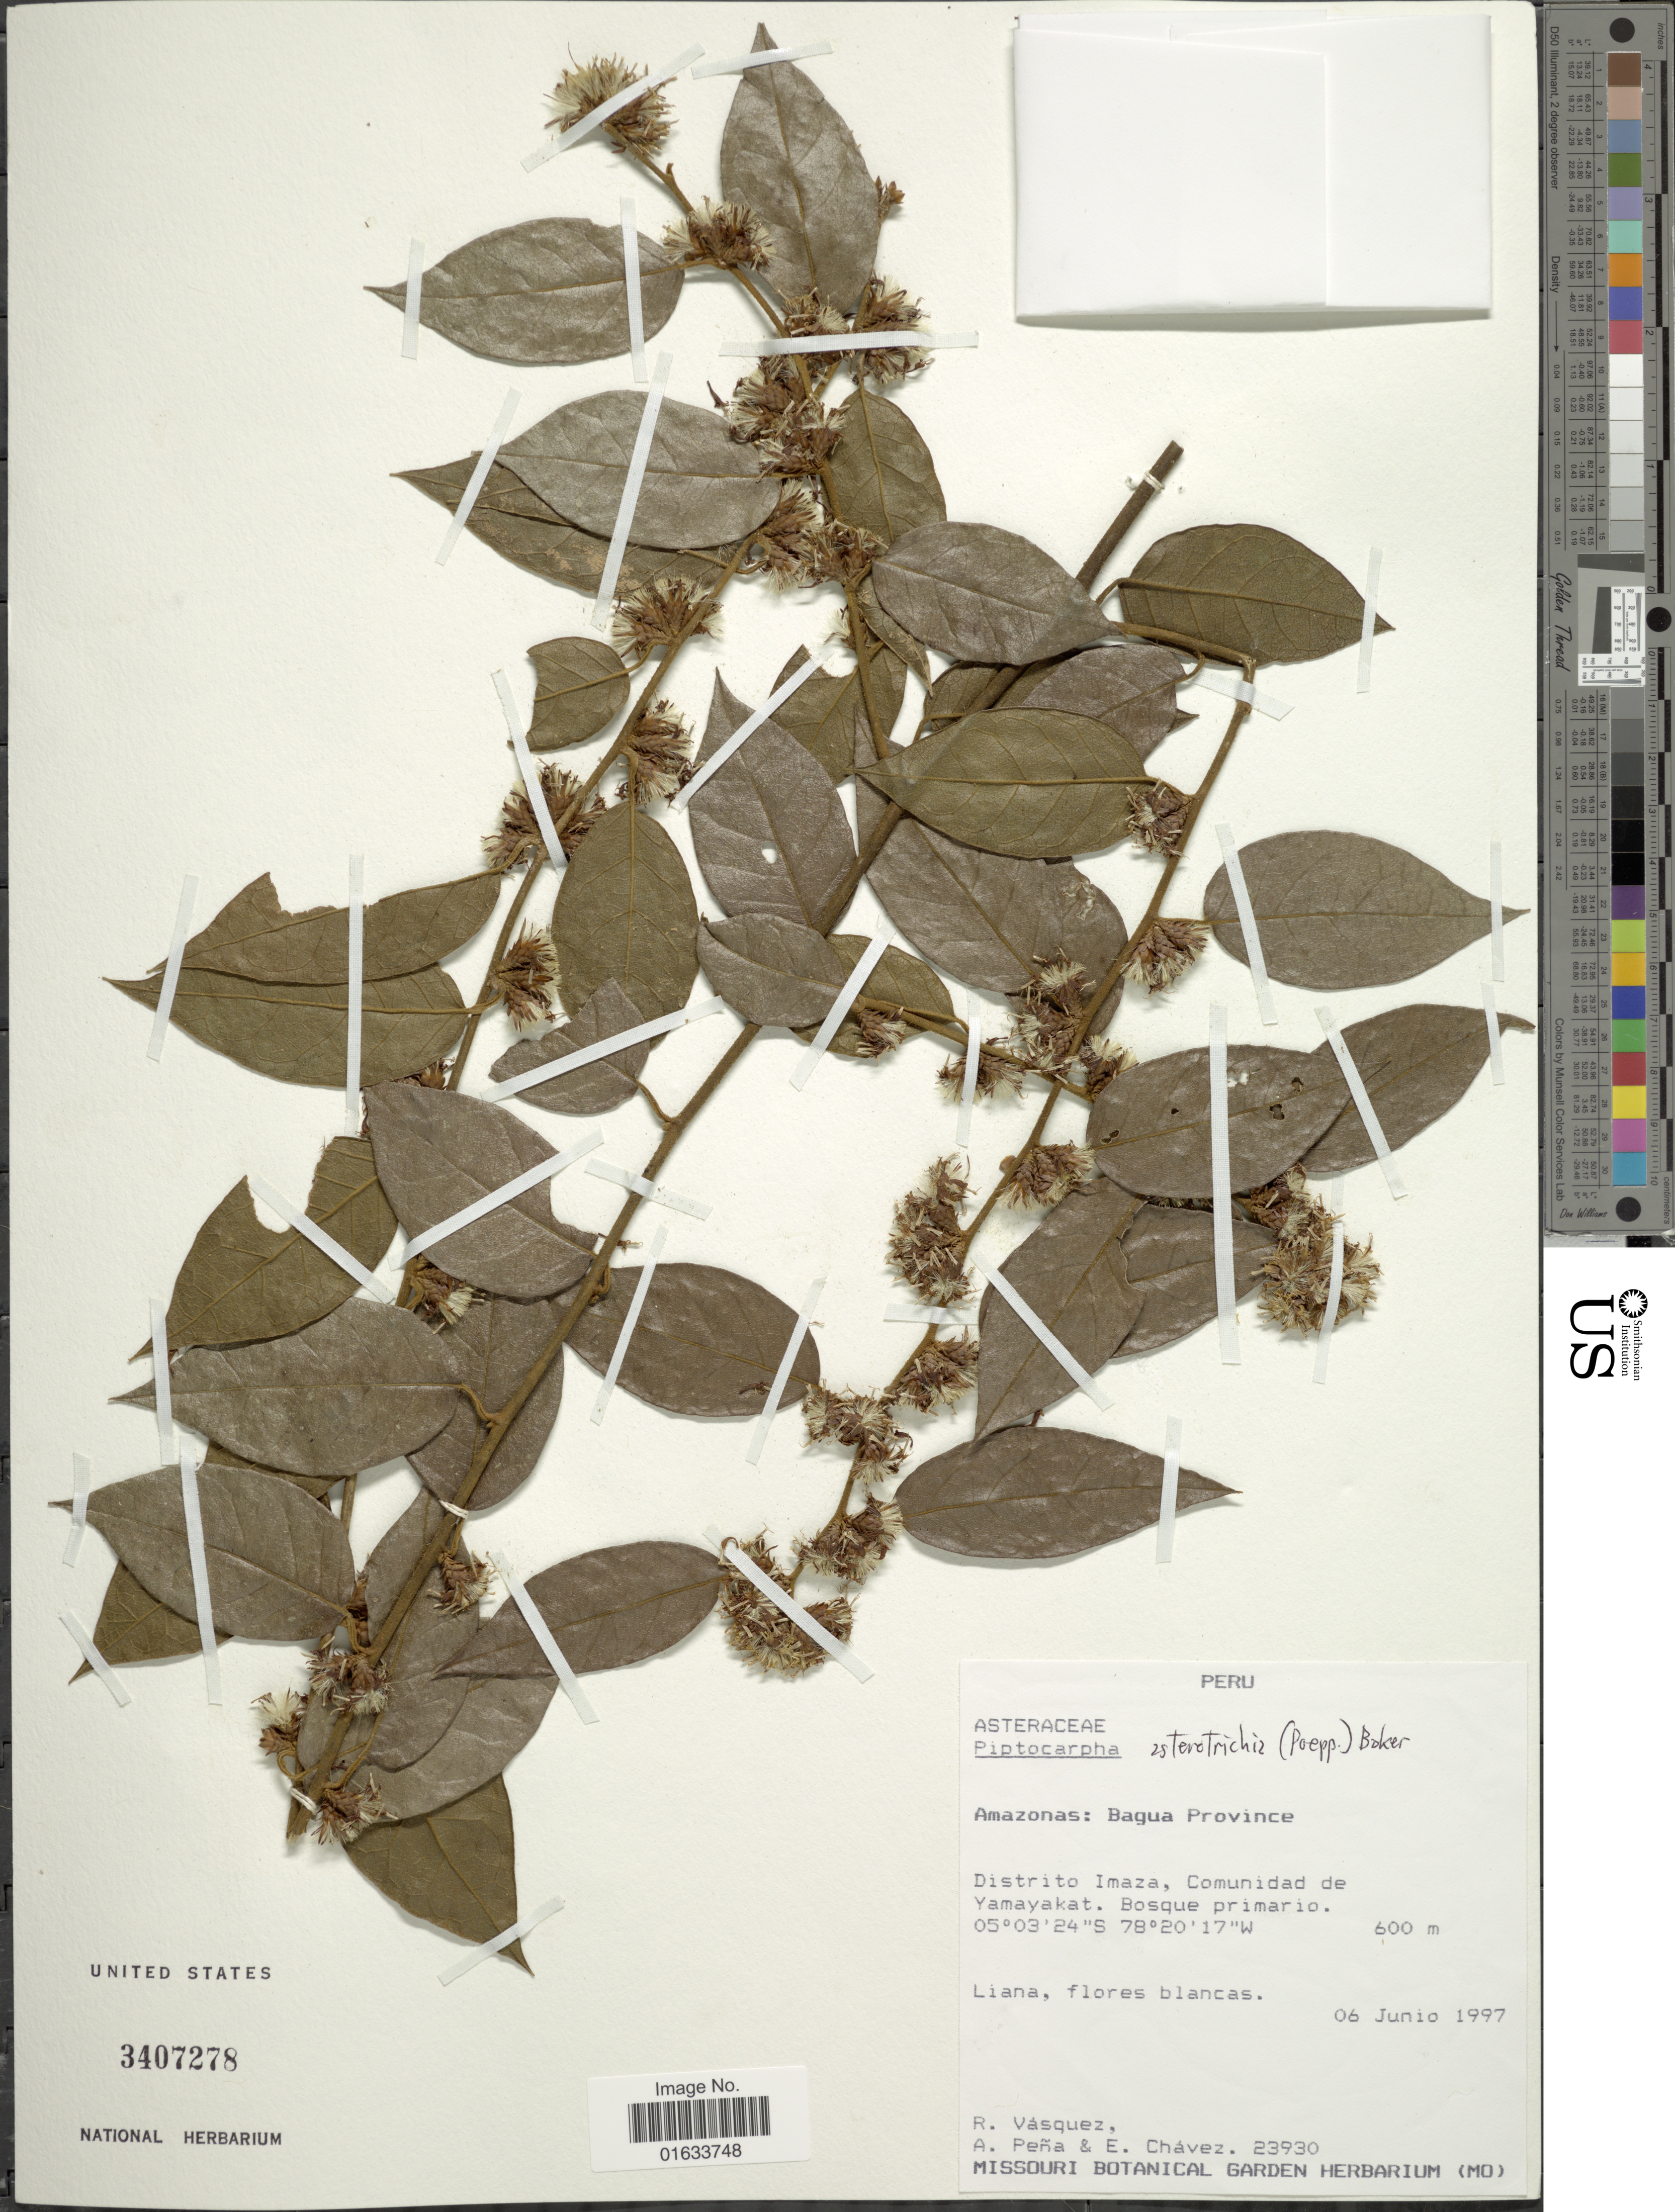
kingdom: Plantae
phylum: Tracheophyta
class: Magnoliopsida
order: Asterales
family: Asteraceae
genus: Piptocarpha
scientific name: Piptocarpha asterotrichia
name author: (Poepp.) Baker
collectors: R. Vásquez, A. Peña & E. Chávez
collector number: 23930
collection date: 1997-06-06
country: Peru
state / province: Amazonas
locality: Amazonas: Bagua Province. Distrito Imaza, Comunidad de Yamayakat.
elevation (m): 600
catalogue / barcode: US 3407278